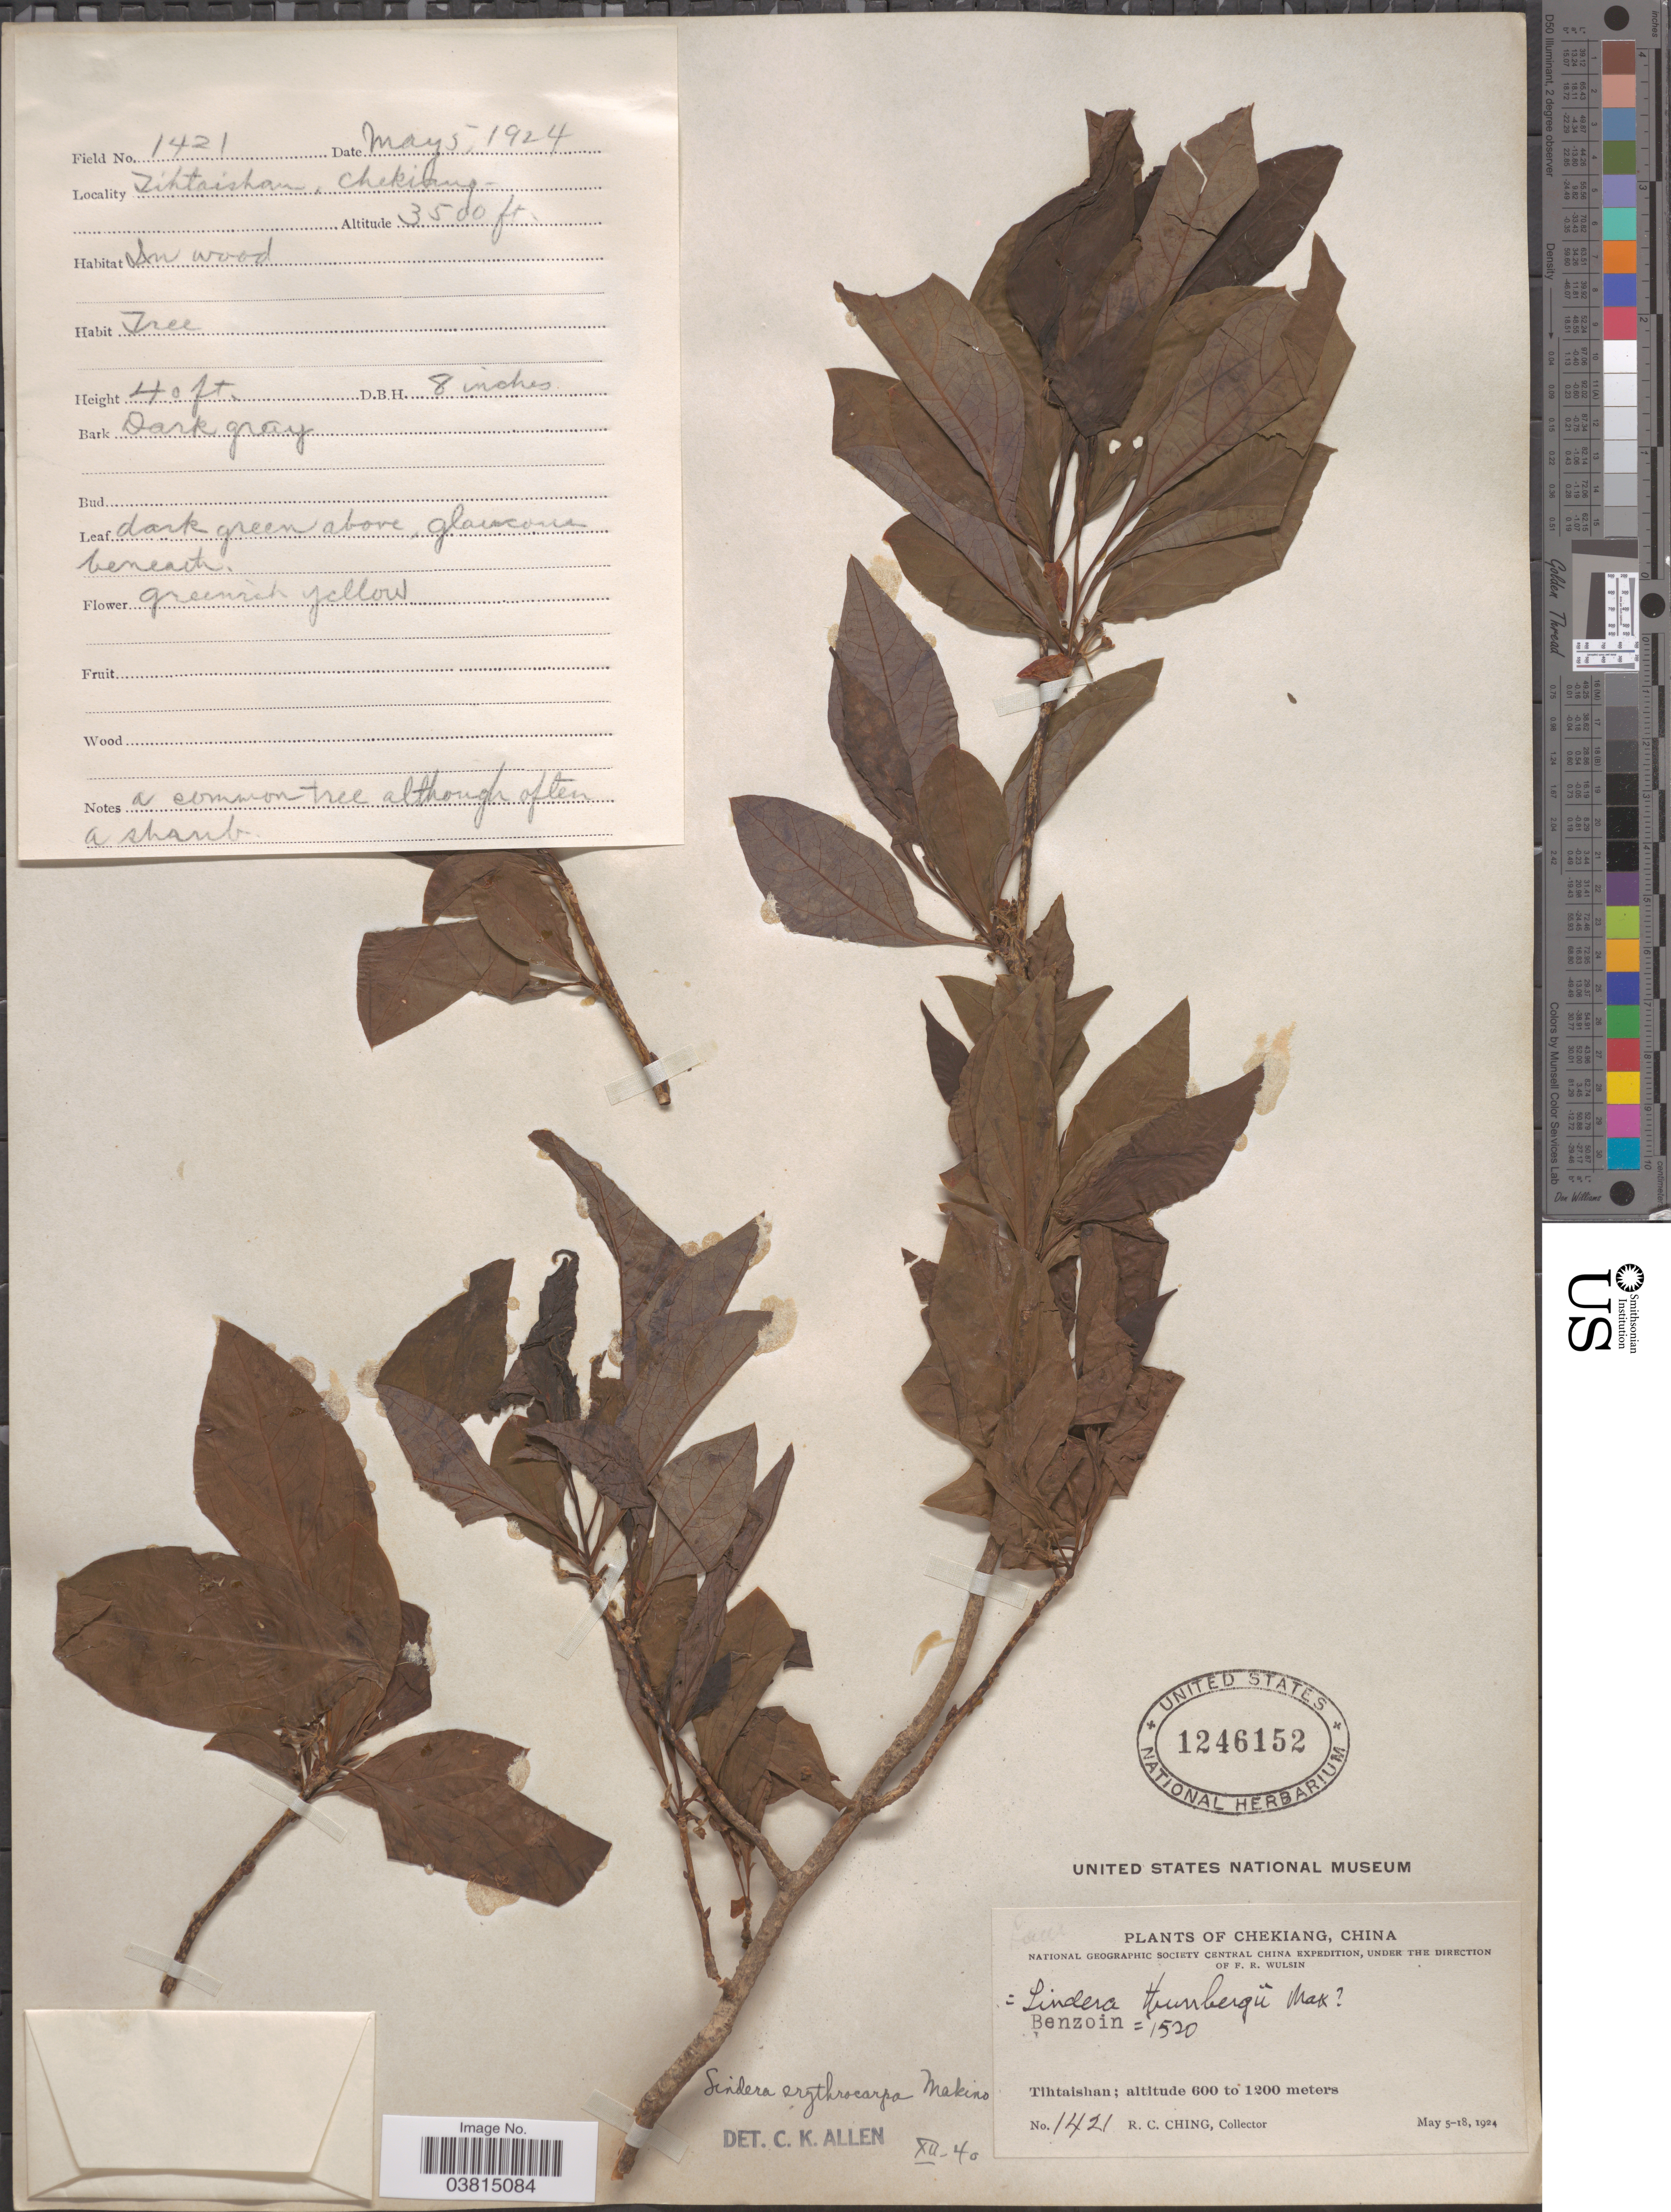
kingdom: Plantae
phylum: Tracheophyta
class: Magnoliopsida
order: Laurales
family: Lauraceae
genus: Lindera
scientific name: Lindera erythrocarpa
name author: Makino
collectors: R. C. Ching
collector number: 1421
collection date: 1924-05-05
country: China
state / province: Zhejiang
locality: Chekiang. Tihtaishan.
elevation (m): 1067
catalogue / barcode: US 1246152